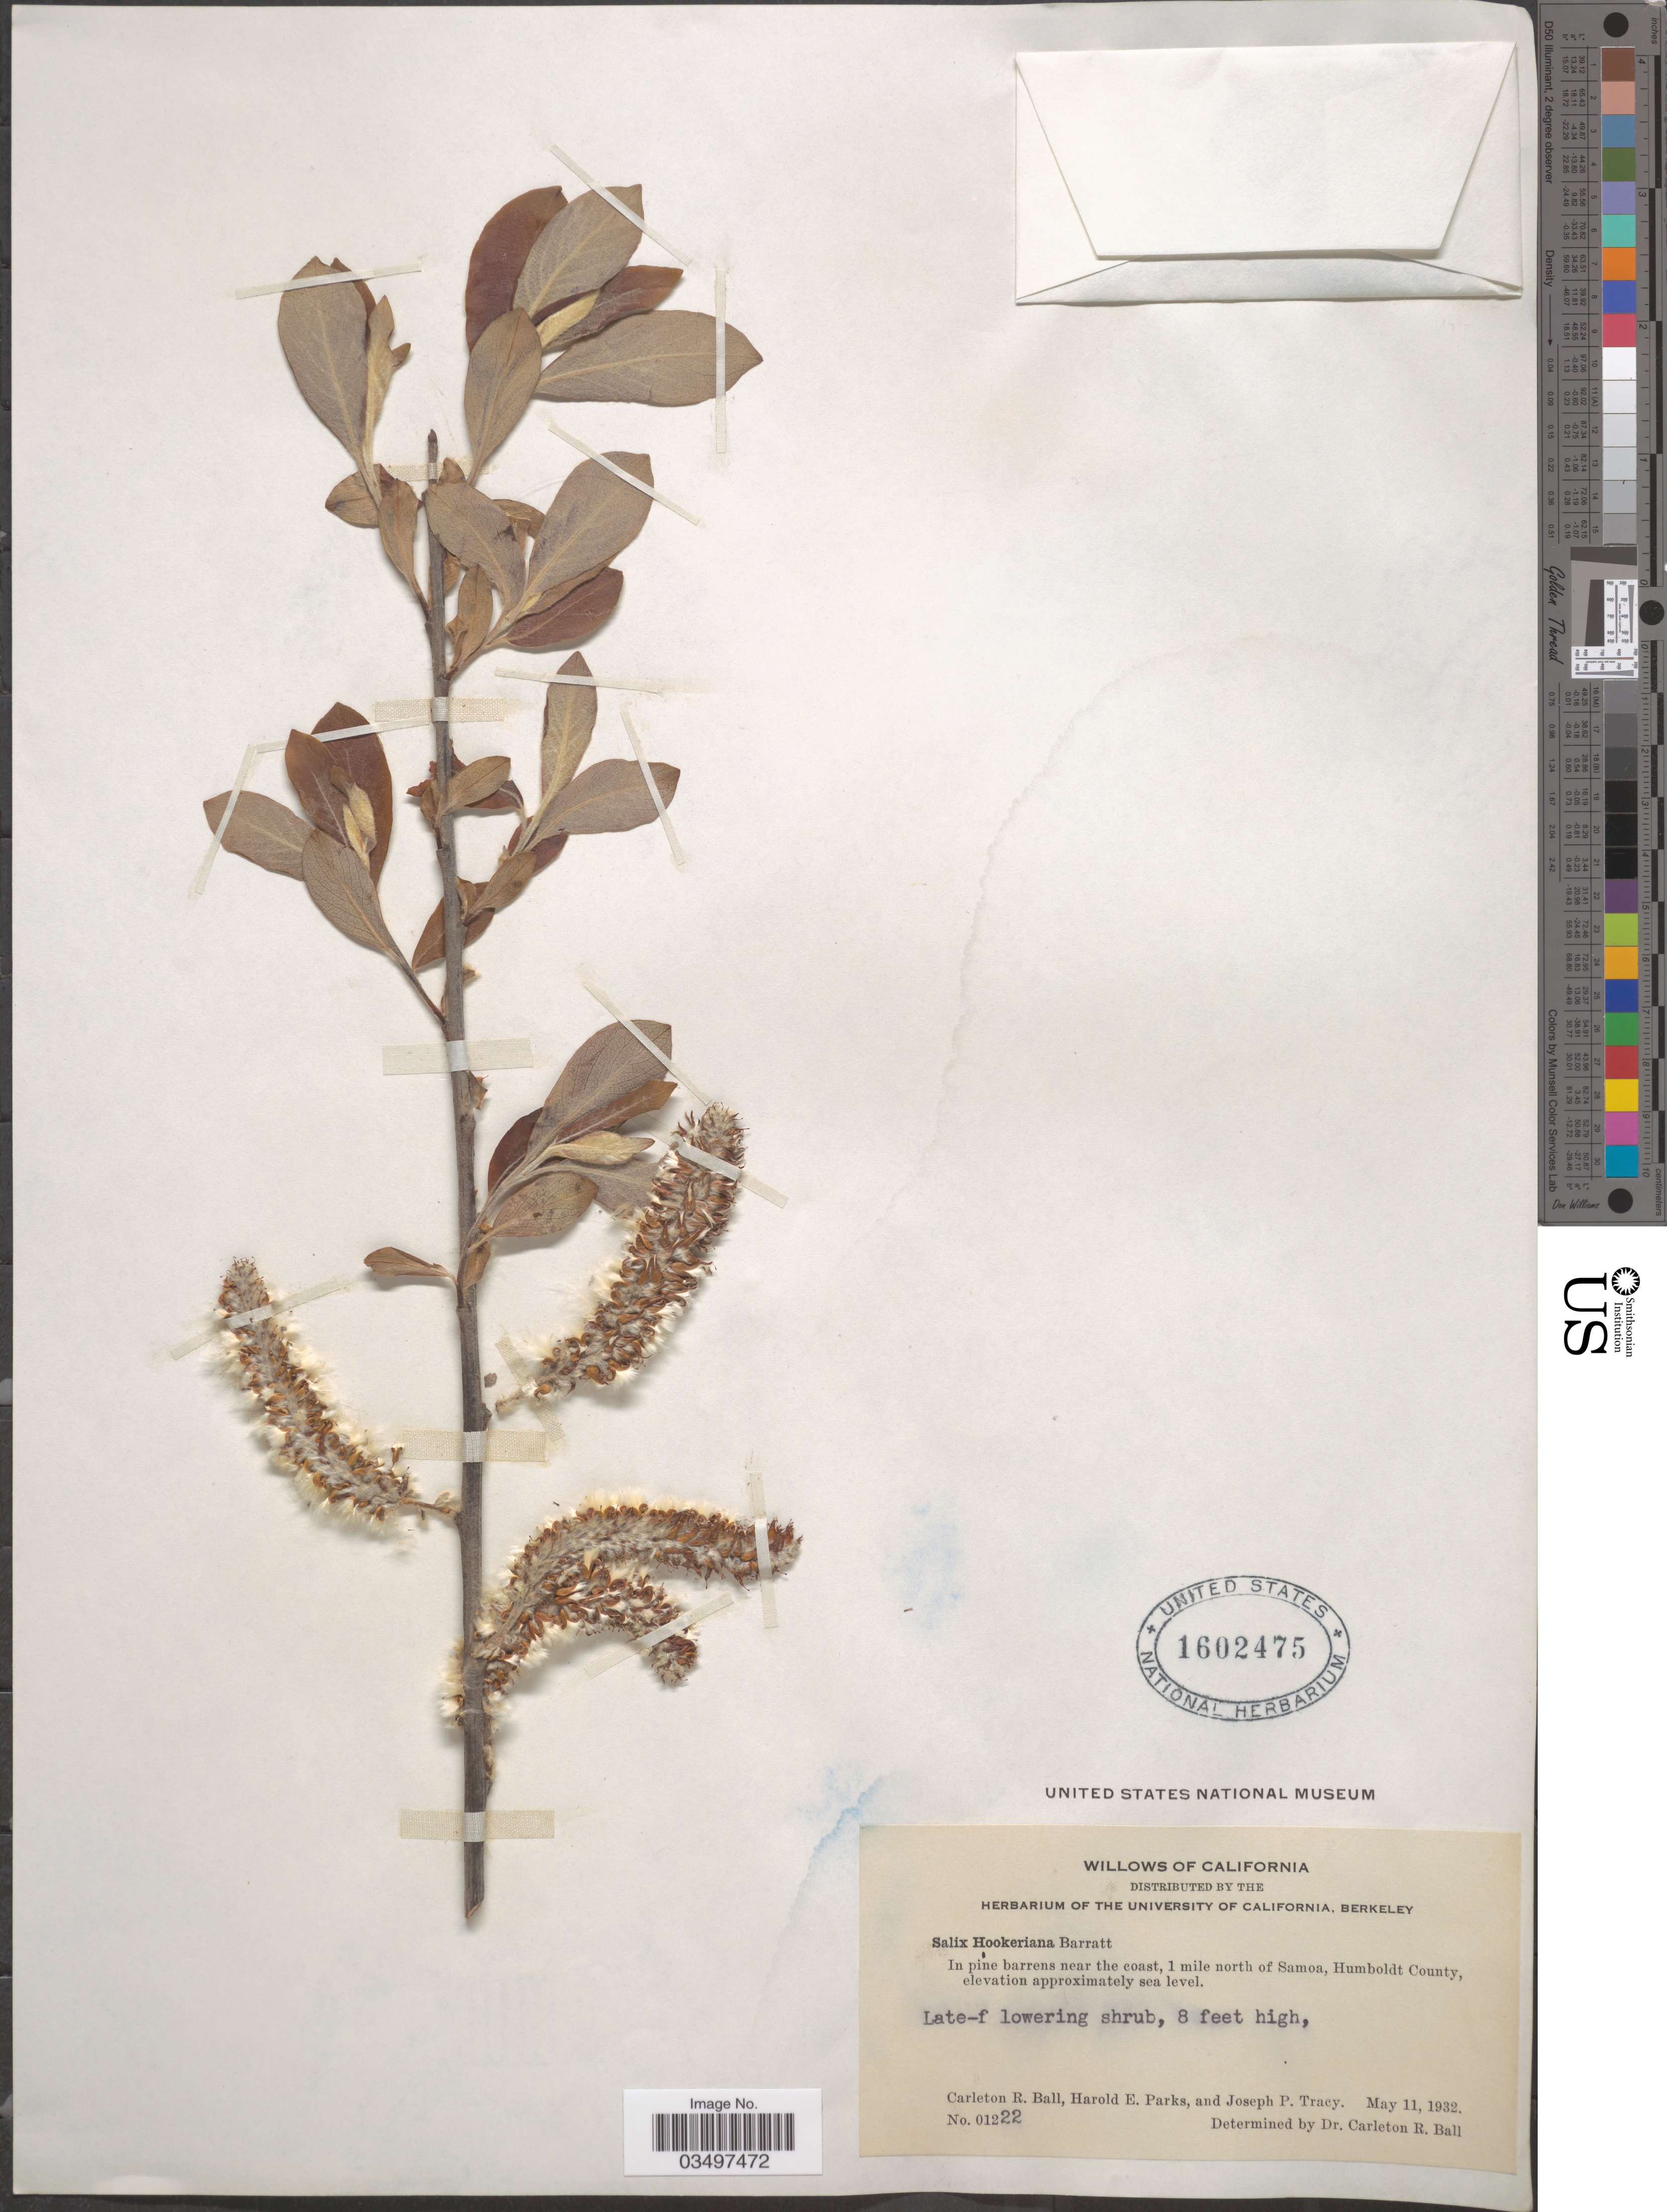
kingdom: Plantae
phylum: Tracheophyta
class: Magnoliopsida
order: Malpighiales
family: Salicaceae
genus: Salix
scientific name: Salix hookeriana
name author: Barratt ex Hook.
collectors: C. R. Ball & H. E. Parks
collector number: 01222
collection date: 1932-05-11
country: United States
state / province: California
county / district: Humboldt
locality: In pine barrens near the coast, 1 mile north of Samoa, Humboldt County.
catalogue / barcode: US 1602475